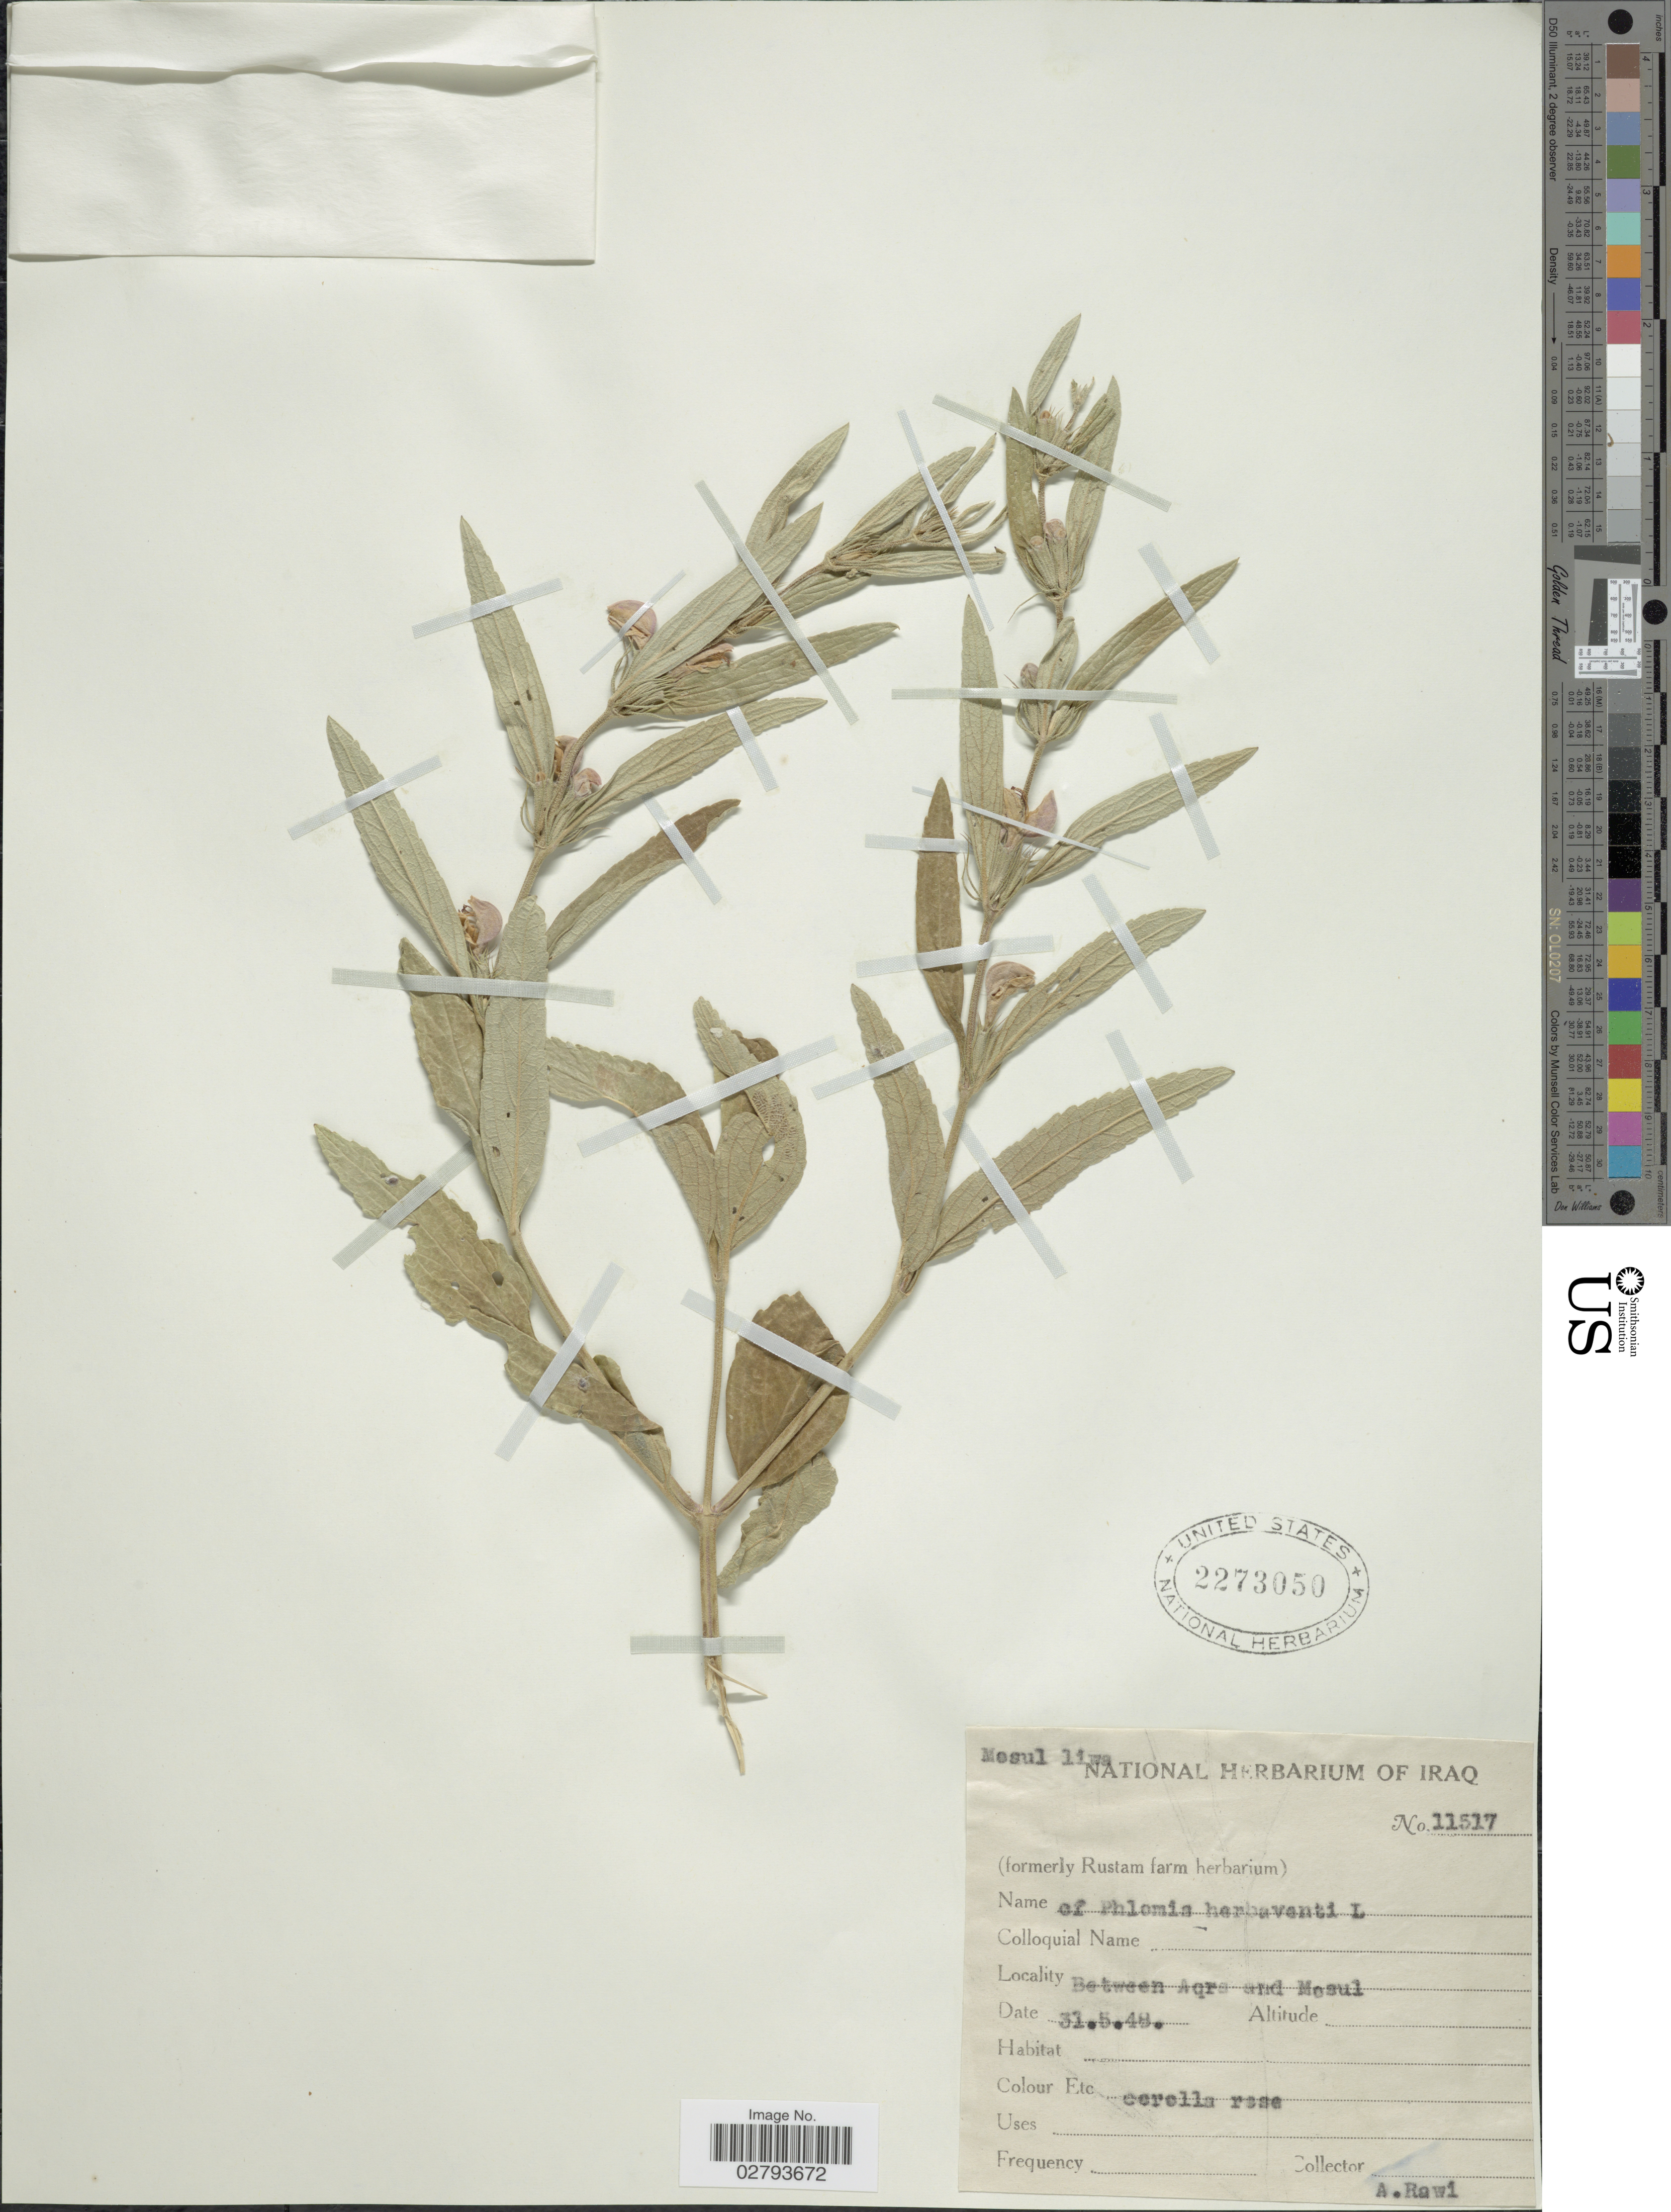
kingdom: Plantae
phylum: Tracheophyta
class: Magnoliopsida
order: Lamiales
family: Lamiaceae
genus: Phlomis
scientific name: Phlomis herba-venti subsp. pungens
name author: Maire ex DeFilipps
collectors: A. Rawi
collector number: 11517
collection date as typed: Transcribed d/m/y: 31/5/48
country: Iraq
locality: Mosul liwa. Between Aqra and Mosul.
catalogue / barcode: US 2273050